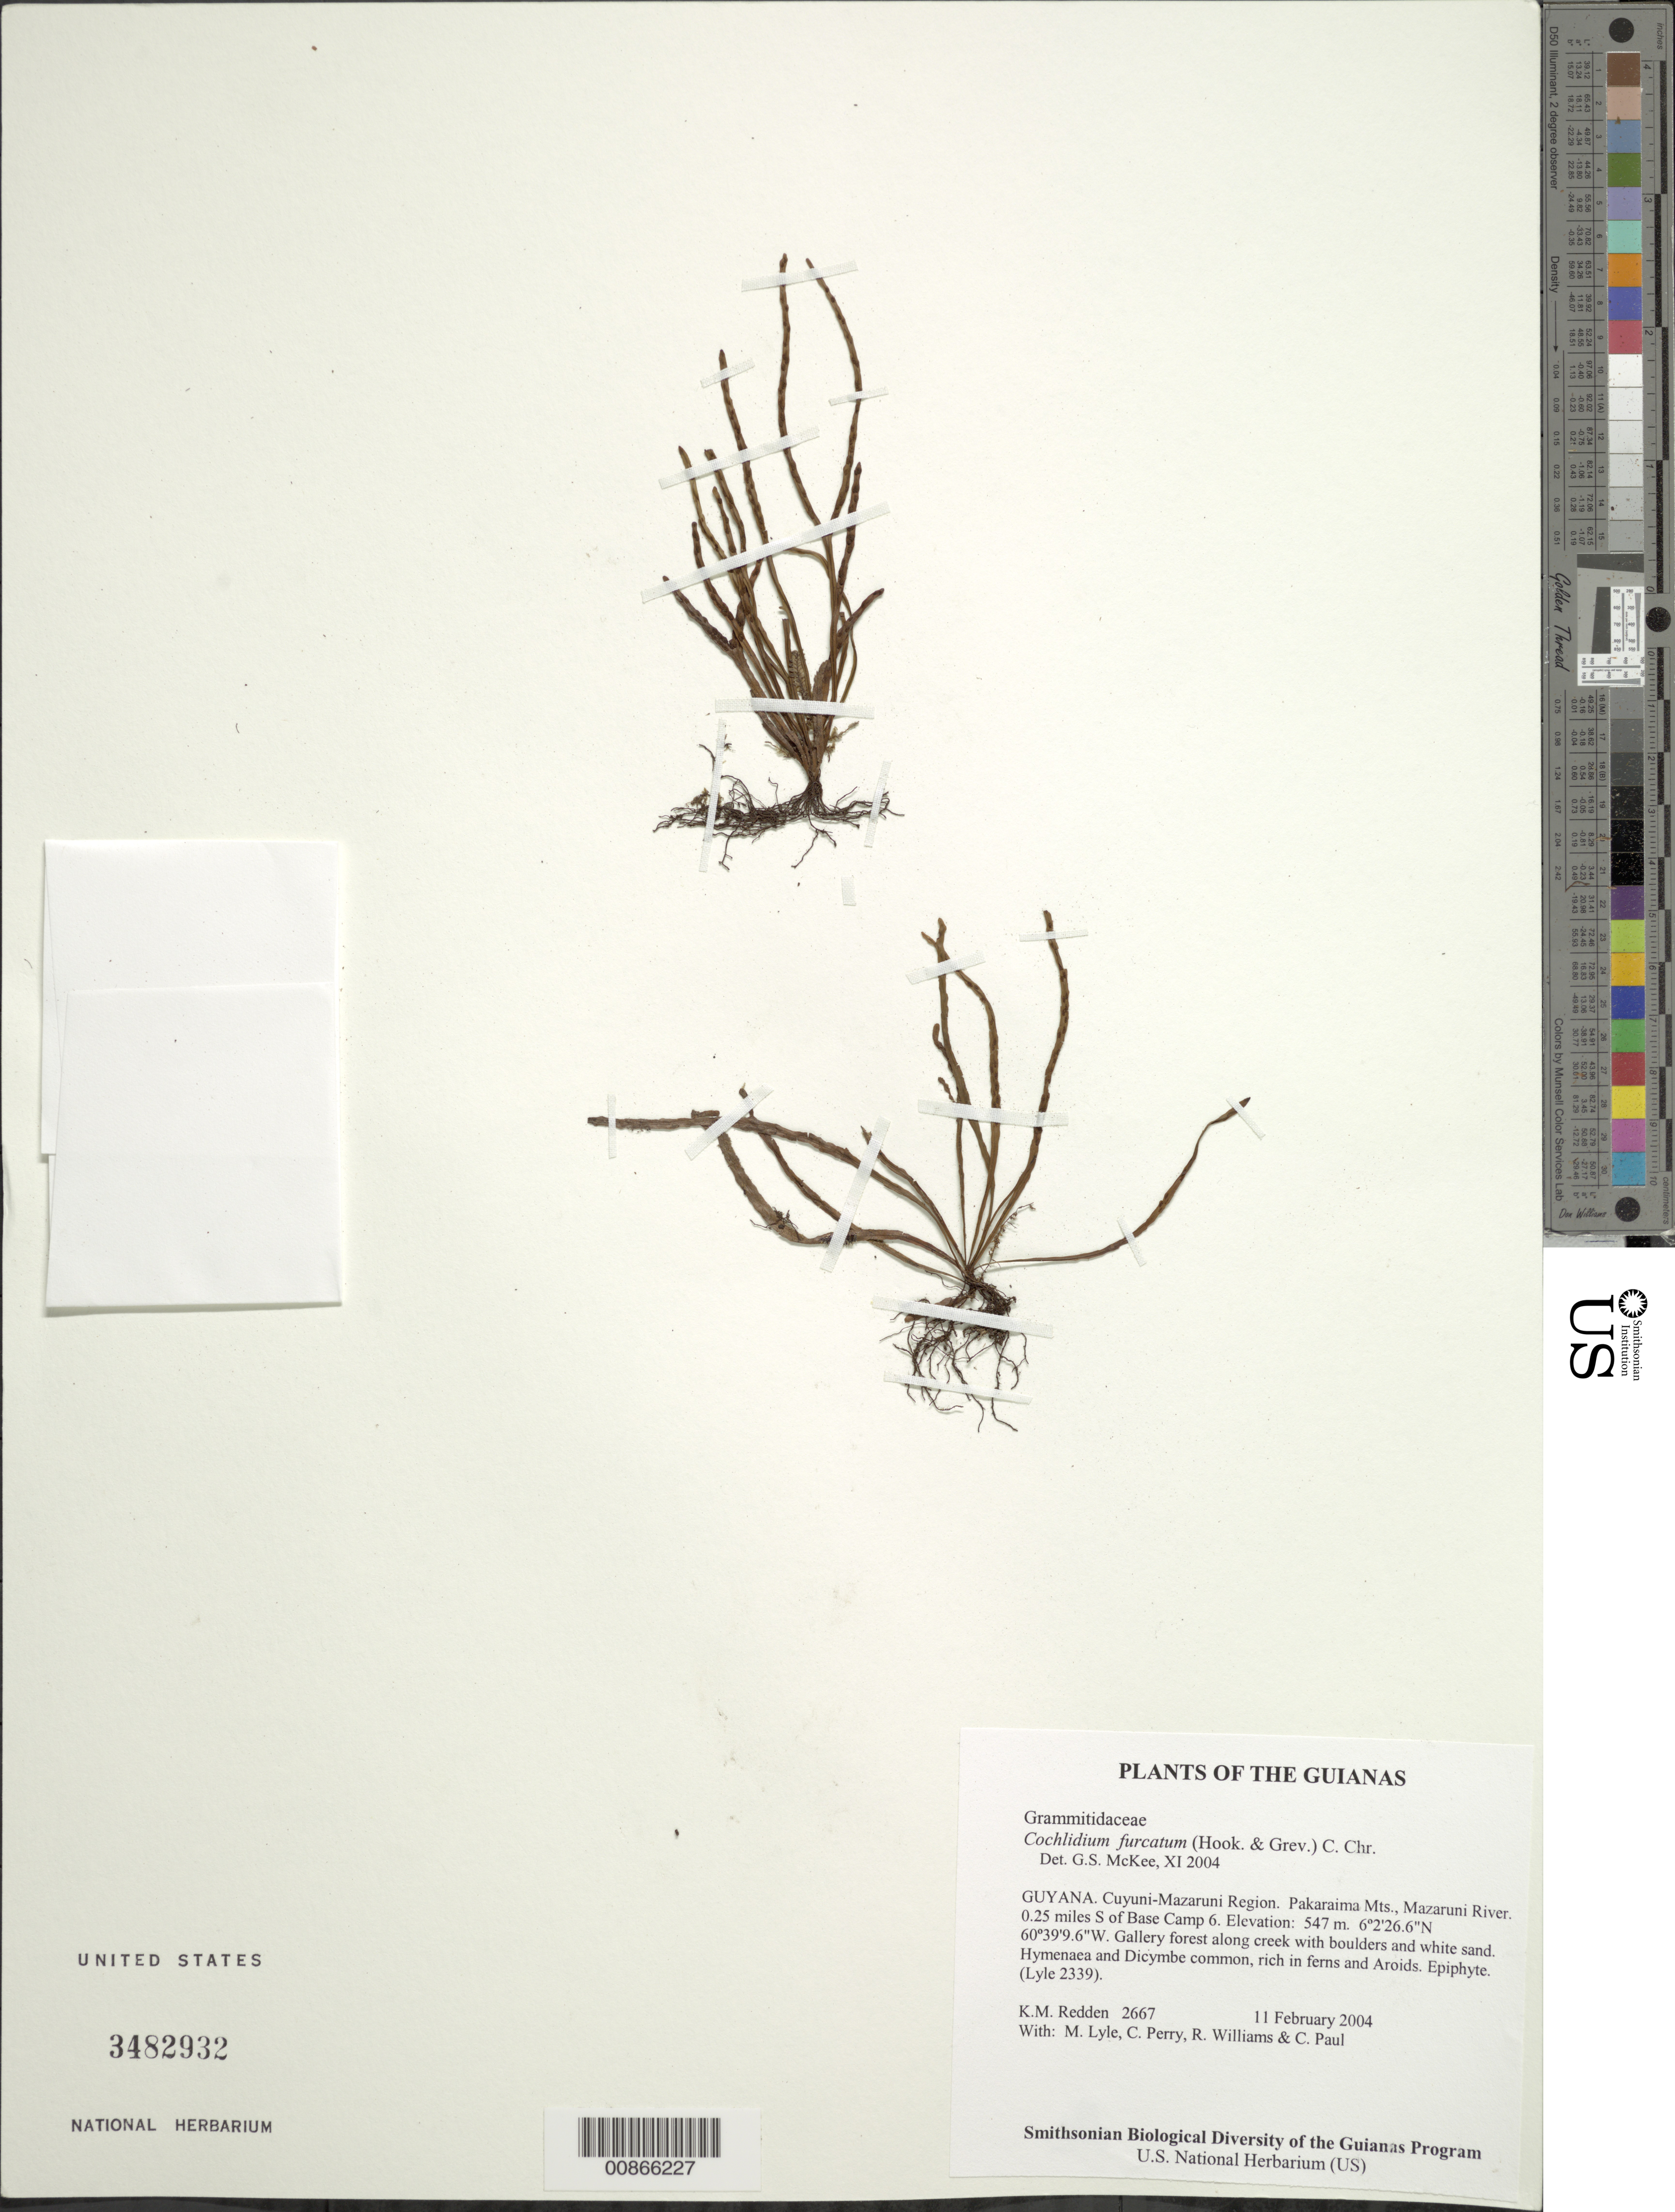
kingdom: Plantae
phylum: Tracheophyta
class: Polypodiopsida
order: Polypodiales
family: Polypodiaceae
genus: Cochlidium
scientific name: Cochlidium furcatum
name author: (Hook. & Grev.) C. Chr.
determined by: McKee, G. S., (US), NMNH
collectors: K. M. Redden, M. Lyle, C. Perry, R. Williams & C. Paul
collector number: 2667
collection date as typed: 11 February 2004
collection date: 2004-02-11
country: Guyana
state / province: Cuyuni-Mazaruni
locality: Pakaraima Mts., Mazaruni River. 0.25 miles S of Base Camp 6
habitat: Gallery forest along creek with boulders and white sand. Hymenaea and Dicymbe common, rich in ferns and Aroids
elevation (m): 547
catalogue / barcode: US 3482932